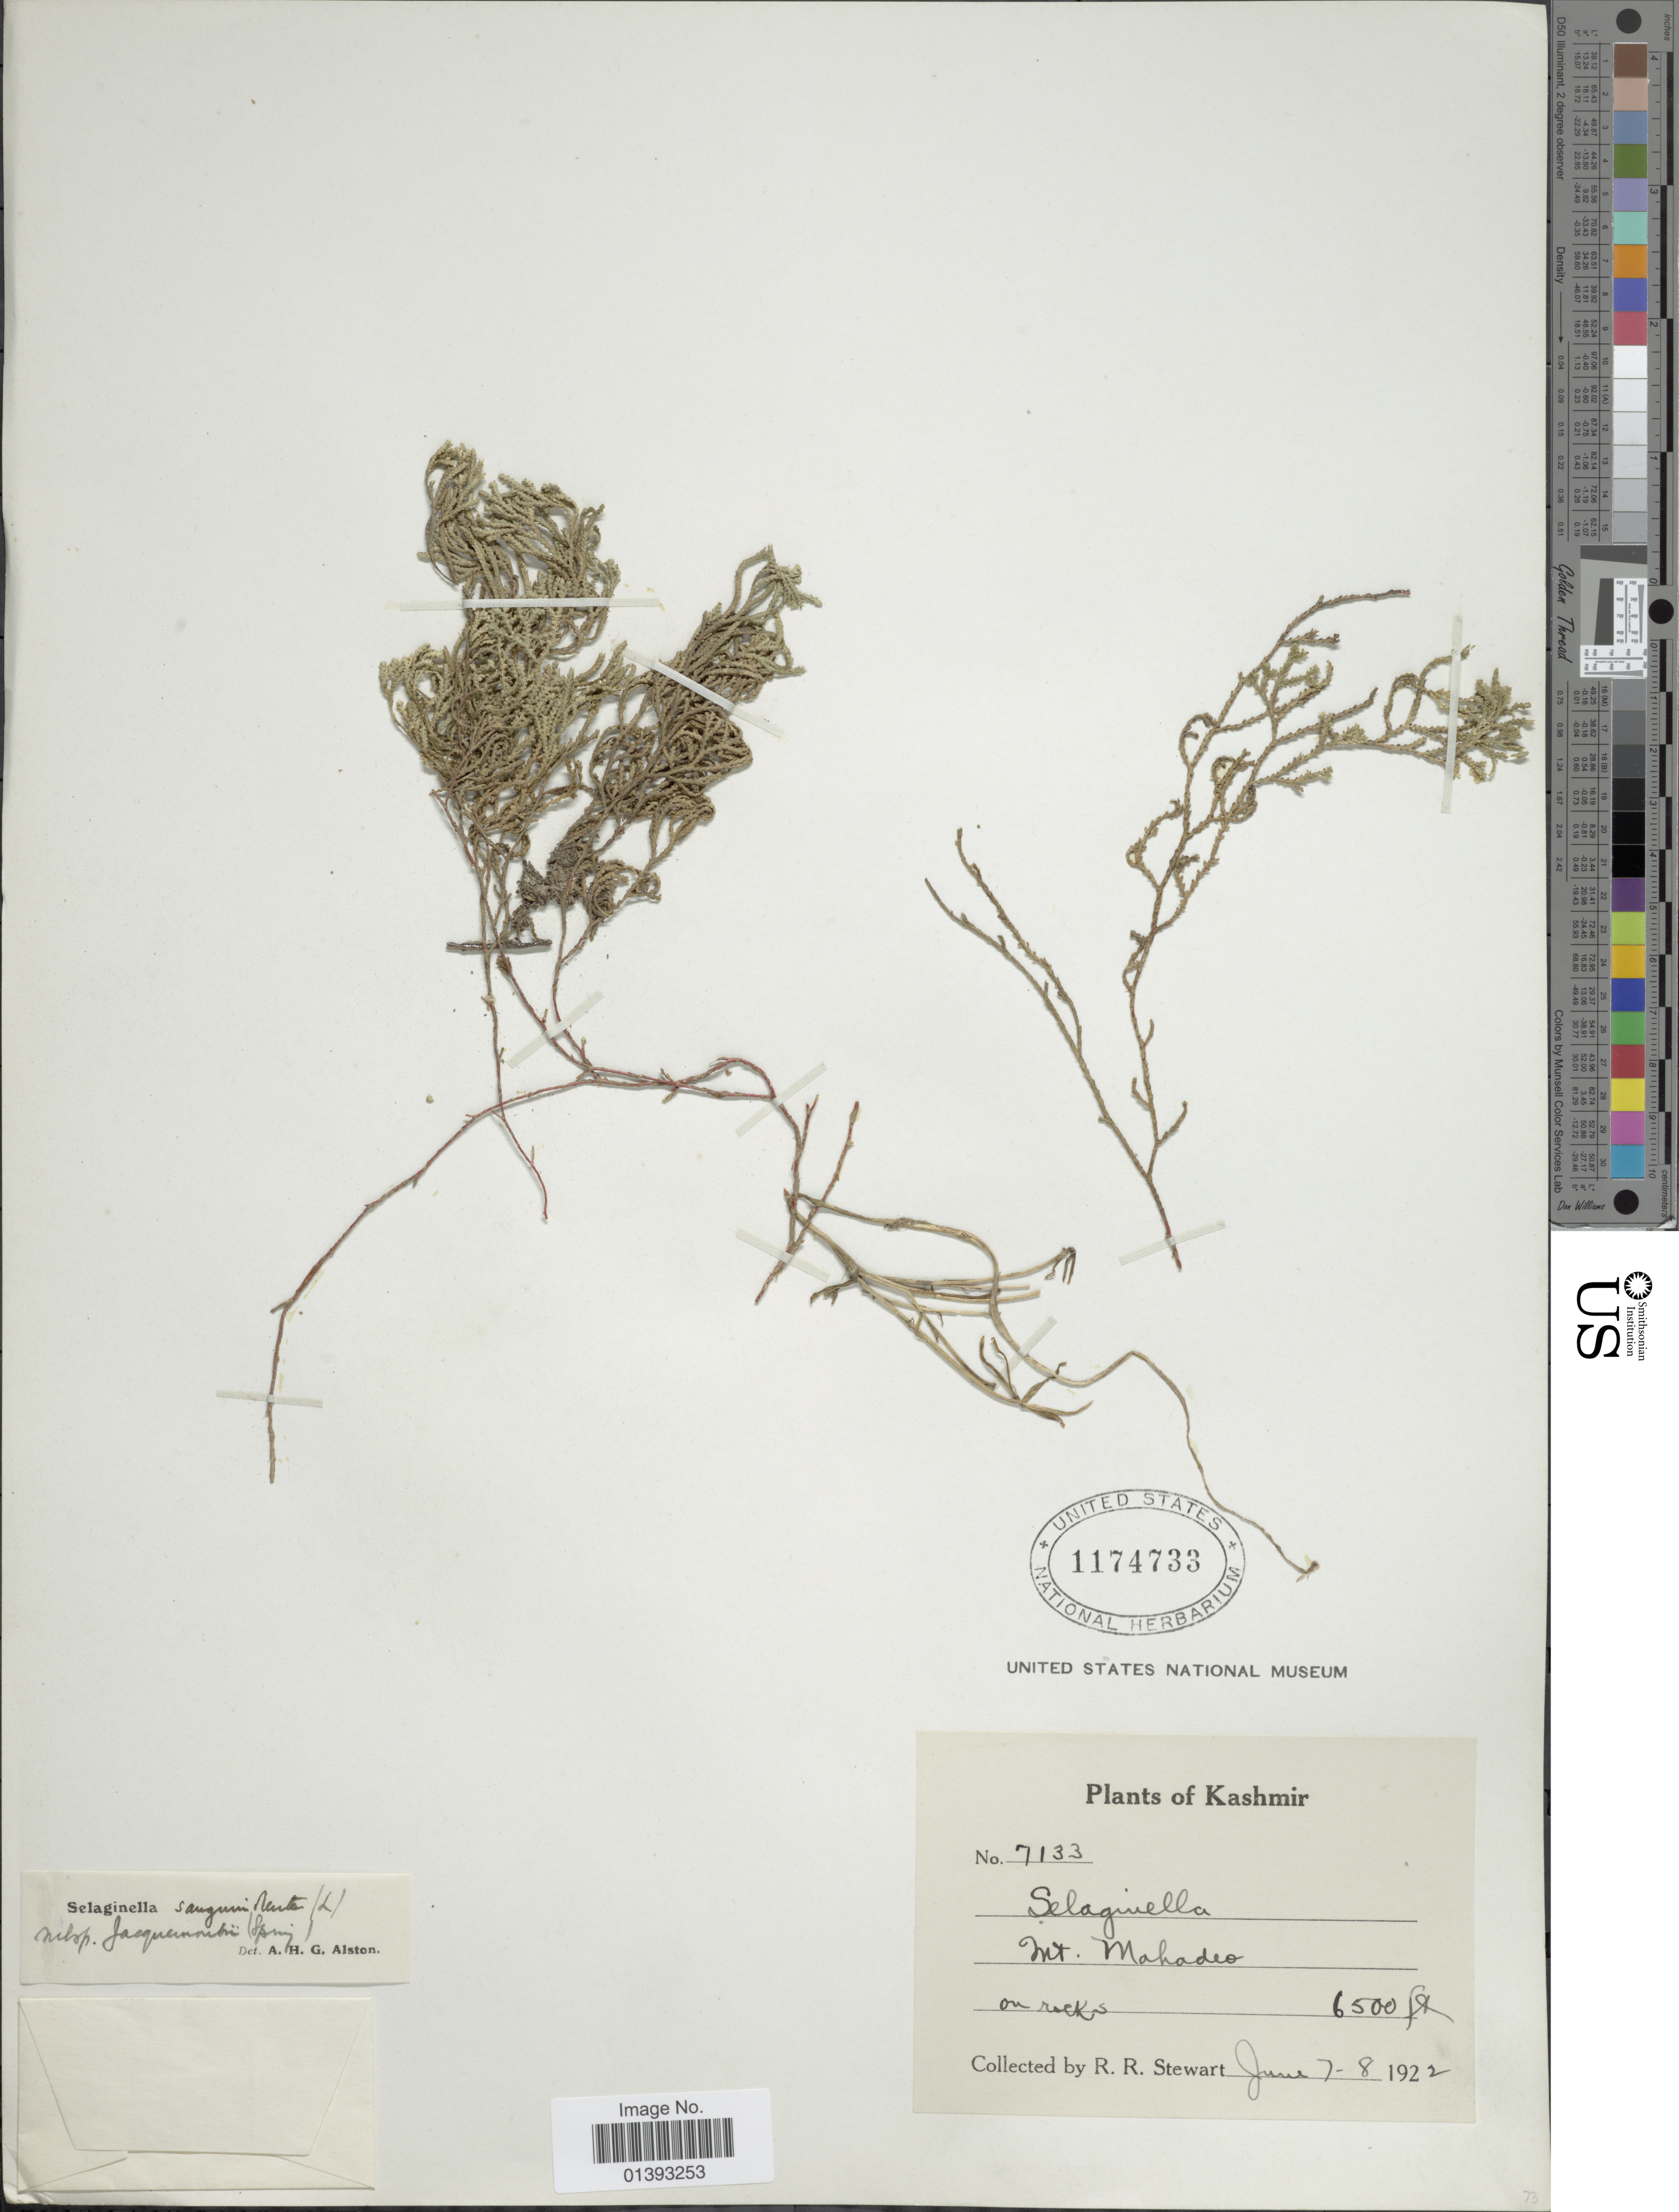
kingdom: Plantae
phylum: Tracheophyta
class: Lycopodiopsida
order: Selaginellales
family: Selaginellaceae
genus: Selaginella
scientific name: Selaginella sanguinolenta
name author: (L.) Spring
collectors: R. R. Stewart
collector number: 7133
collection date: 1922-06-07/1922-06-08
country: India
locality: Kashmir, mt. Mahadeo on rocks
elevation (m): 1981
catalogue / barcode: US 1174733